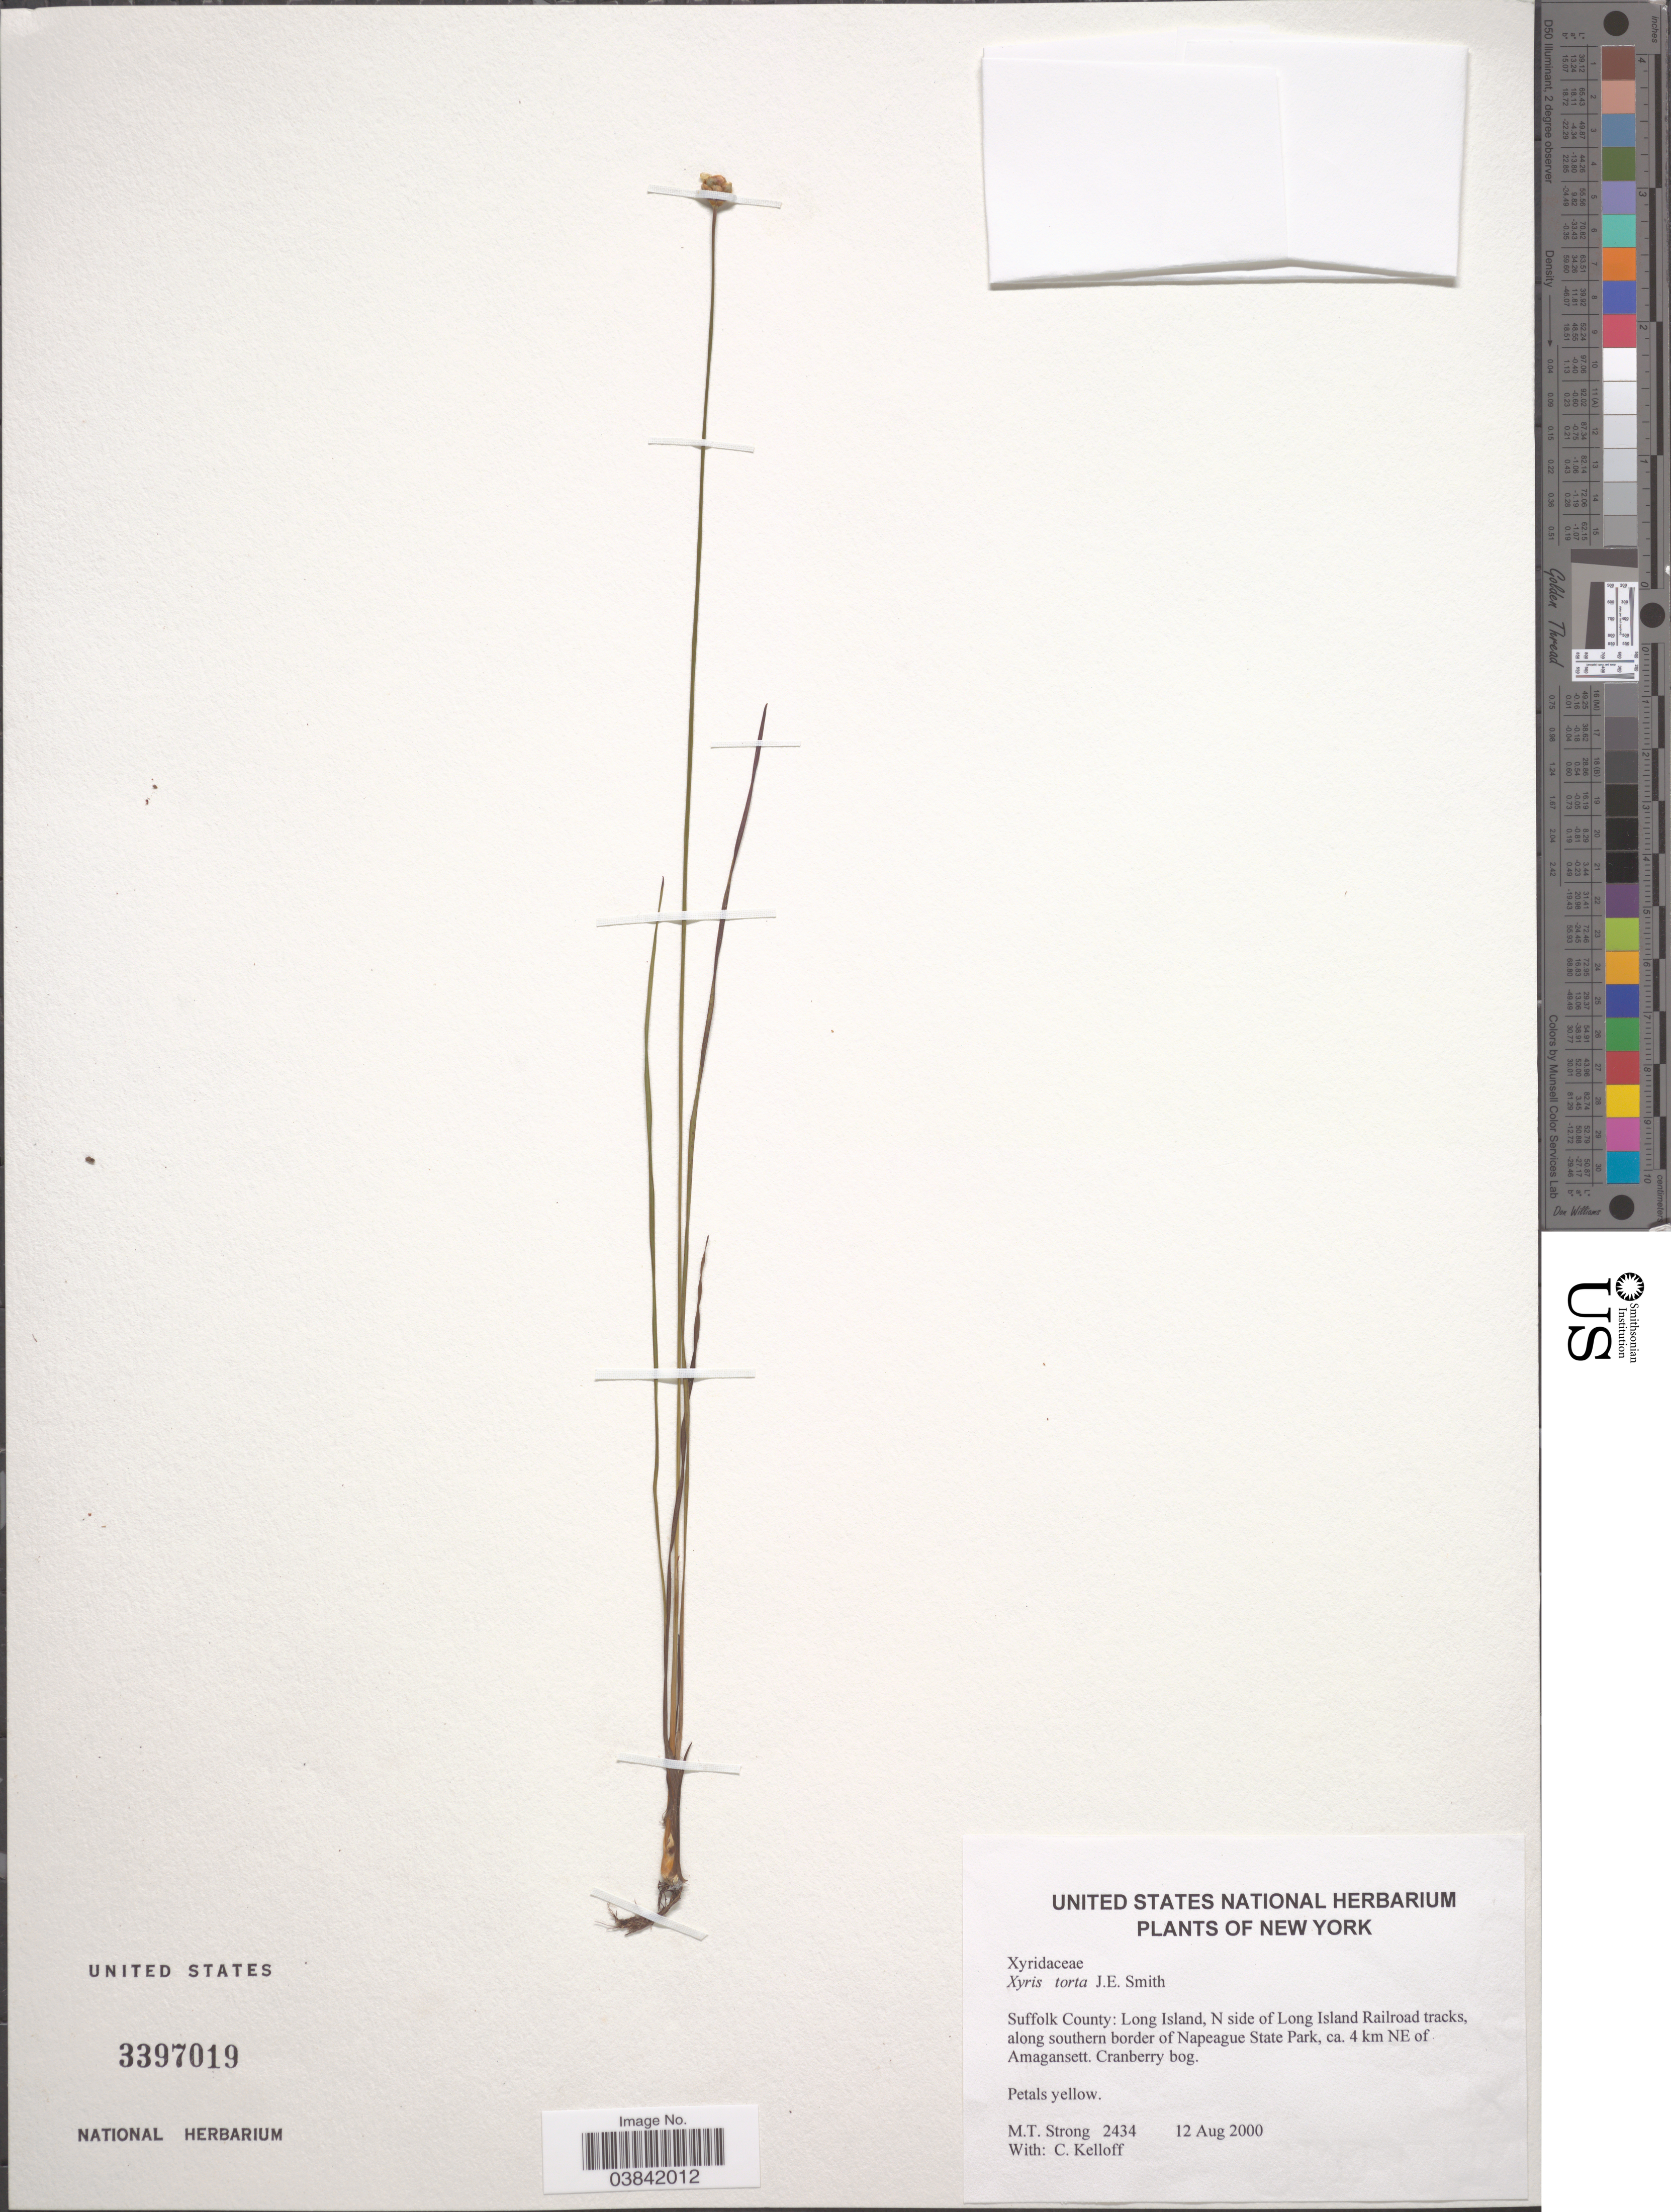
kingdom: Plantae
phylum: Tracheophyta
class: Liliopsida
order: Poales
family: Xyridaceae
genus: Xyris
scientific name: Xyris torta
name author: Sm.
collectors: M. T. Strong & C. L. Kelloff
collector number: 2434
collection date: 2000-08-12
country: United States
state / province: New York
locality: Suffolk County: Long Island, N side of Long Island Railroad tracks, along southern border of Napeague State Park, ca. 4 km NE of Amagansett. Cranberry bog.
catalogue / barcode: US 3397019